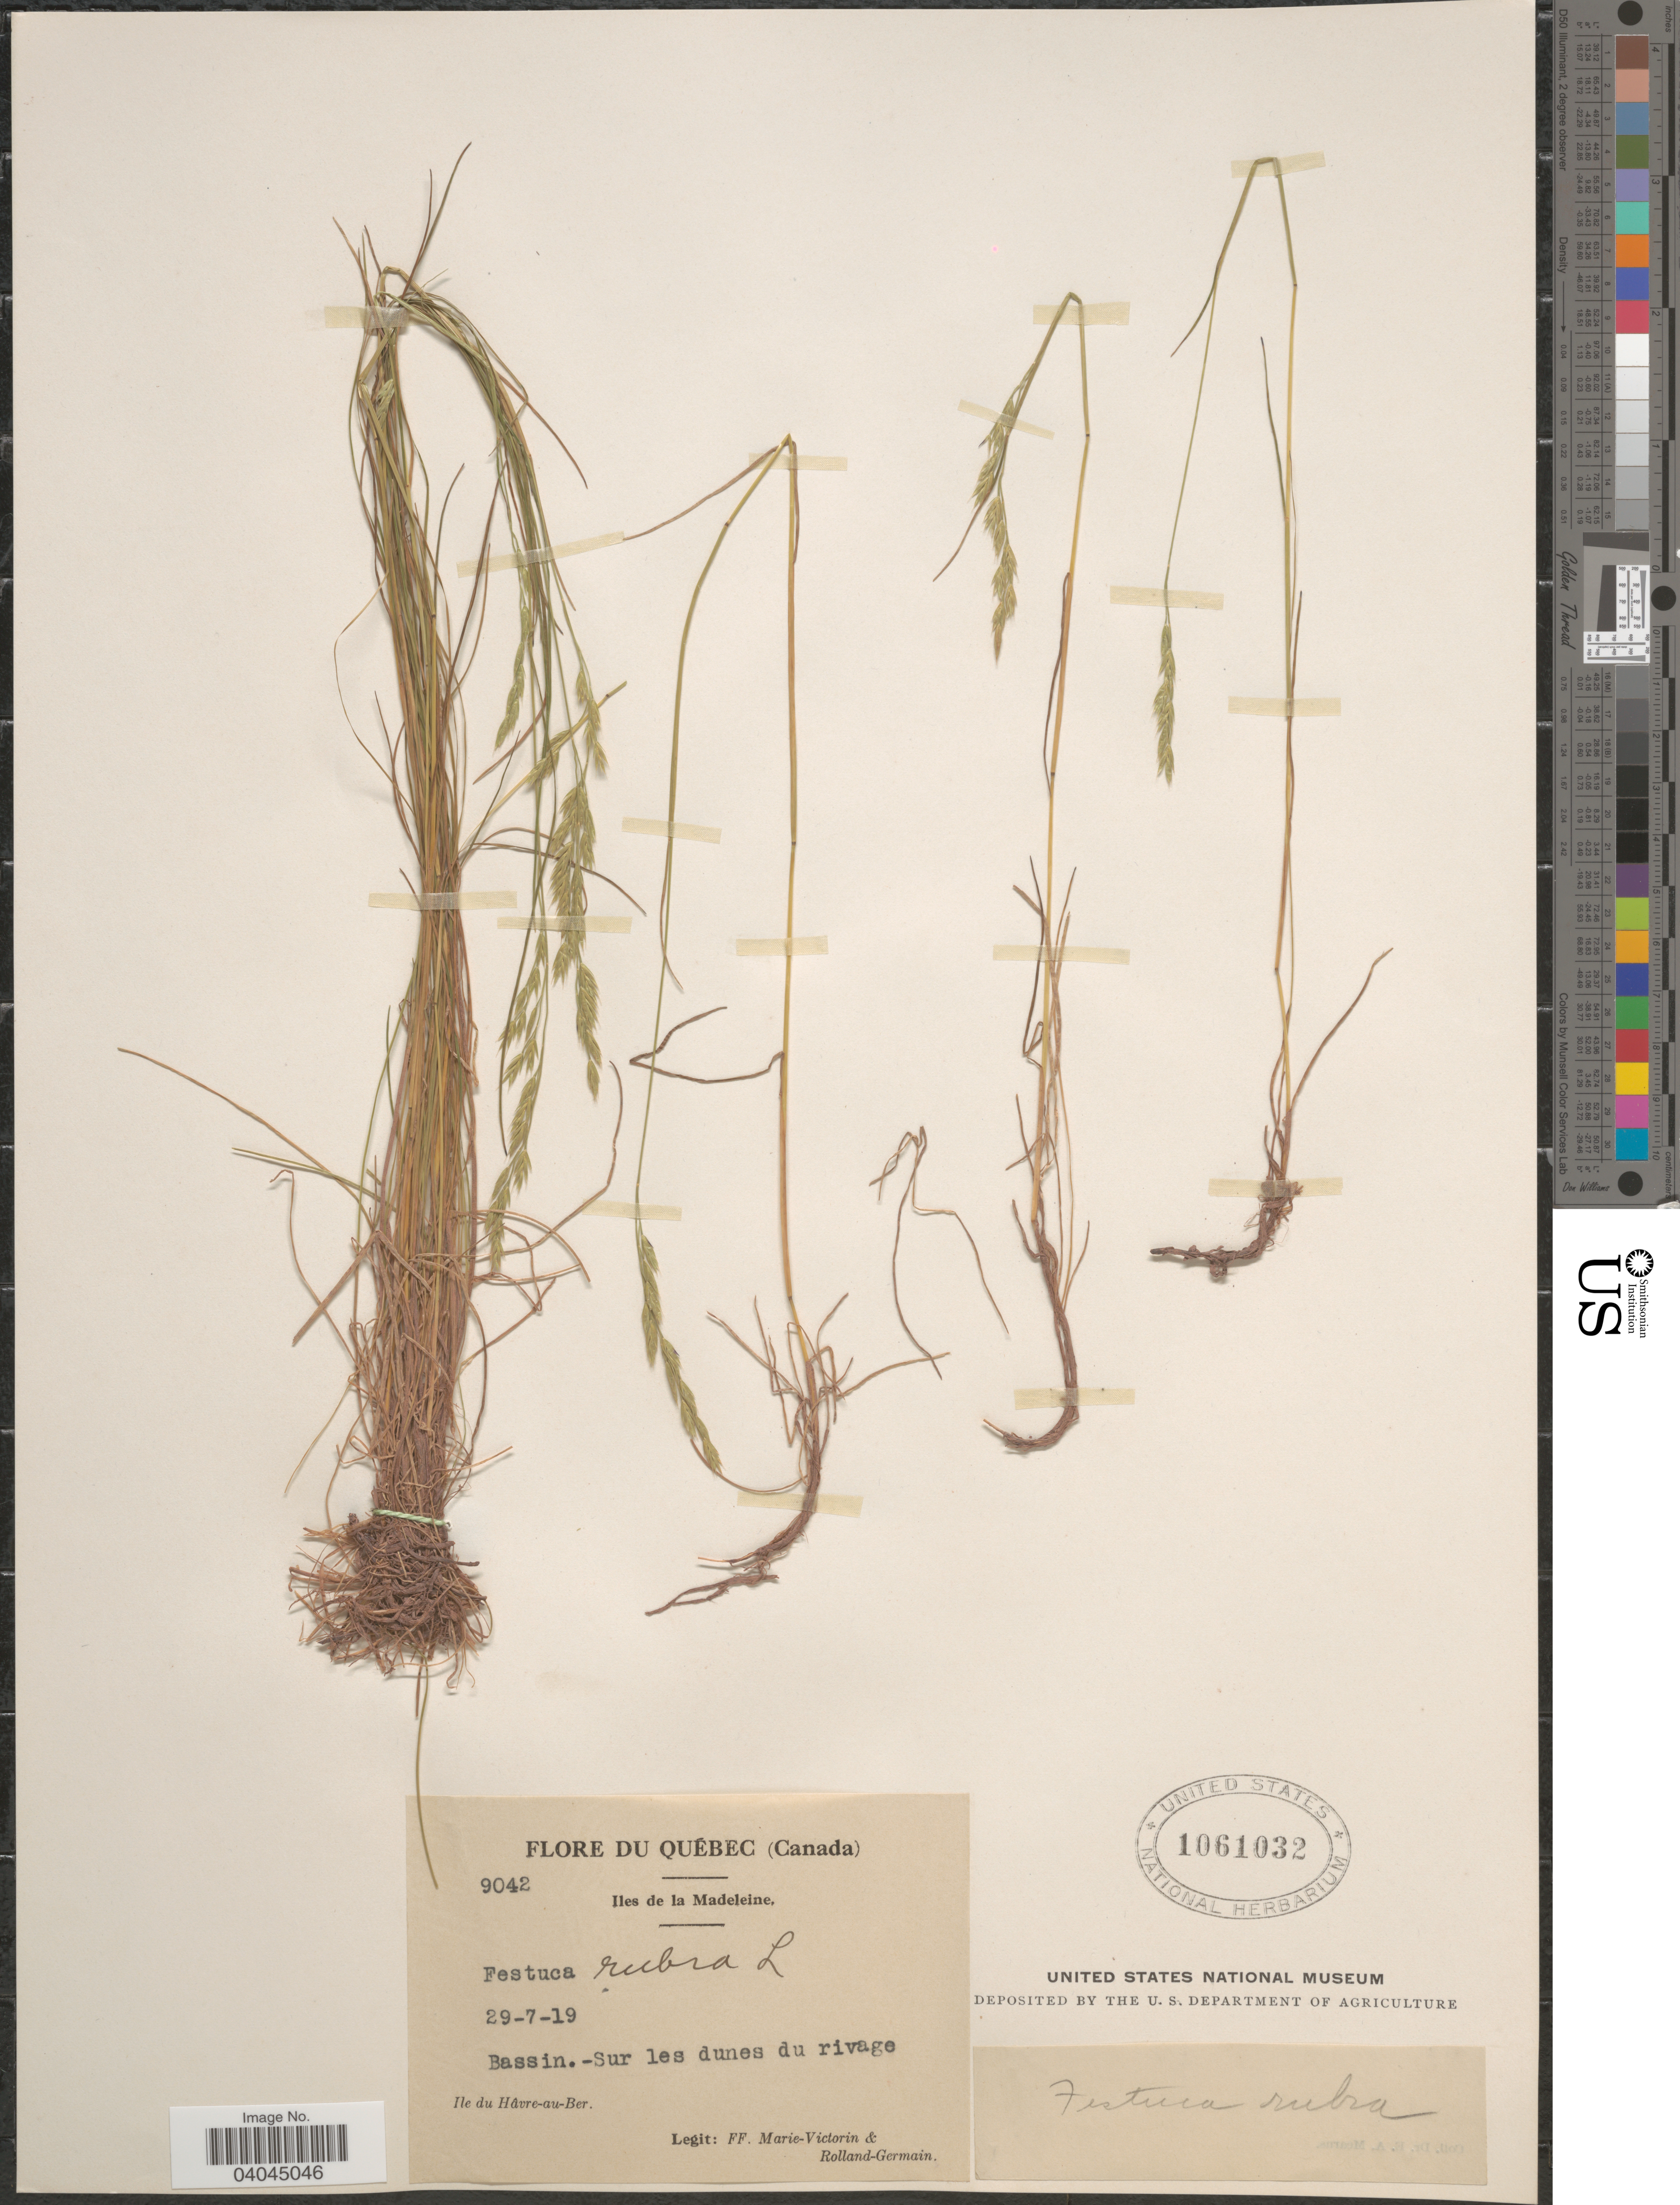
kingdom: Plantae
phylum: Tracheophyta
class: Liliopsida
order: Poales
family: Poaceae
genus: Festuca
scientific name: Festuca rubra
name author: L.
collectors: F. Marie-Victorin & Rolland-Germain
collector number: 9042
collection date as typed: Transcribed d/m/y: 29/7/19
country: Canada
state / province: Quebec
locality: Iles de la Madeleine. Bassin.-Sur les dunes du rivage. Ile du Hâvre-au-Ber.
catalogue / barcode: US 1061032